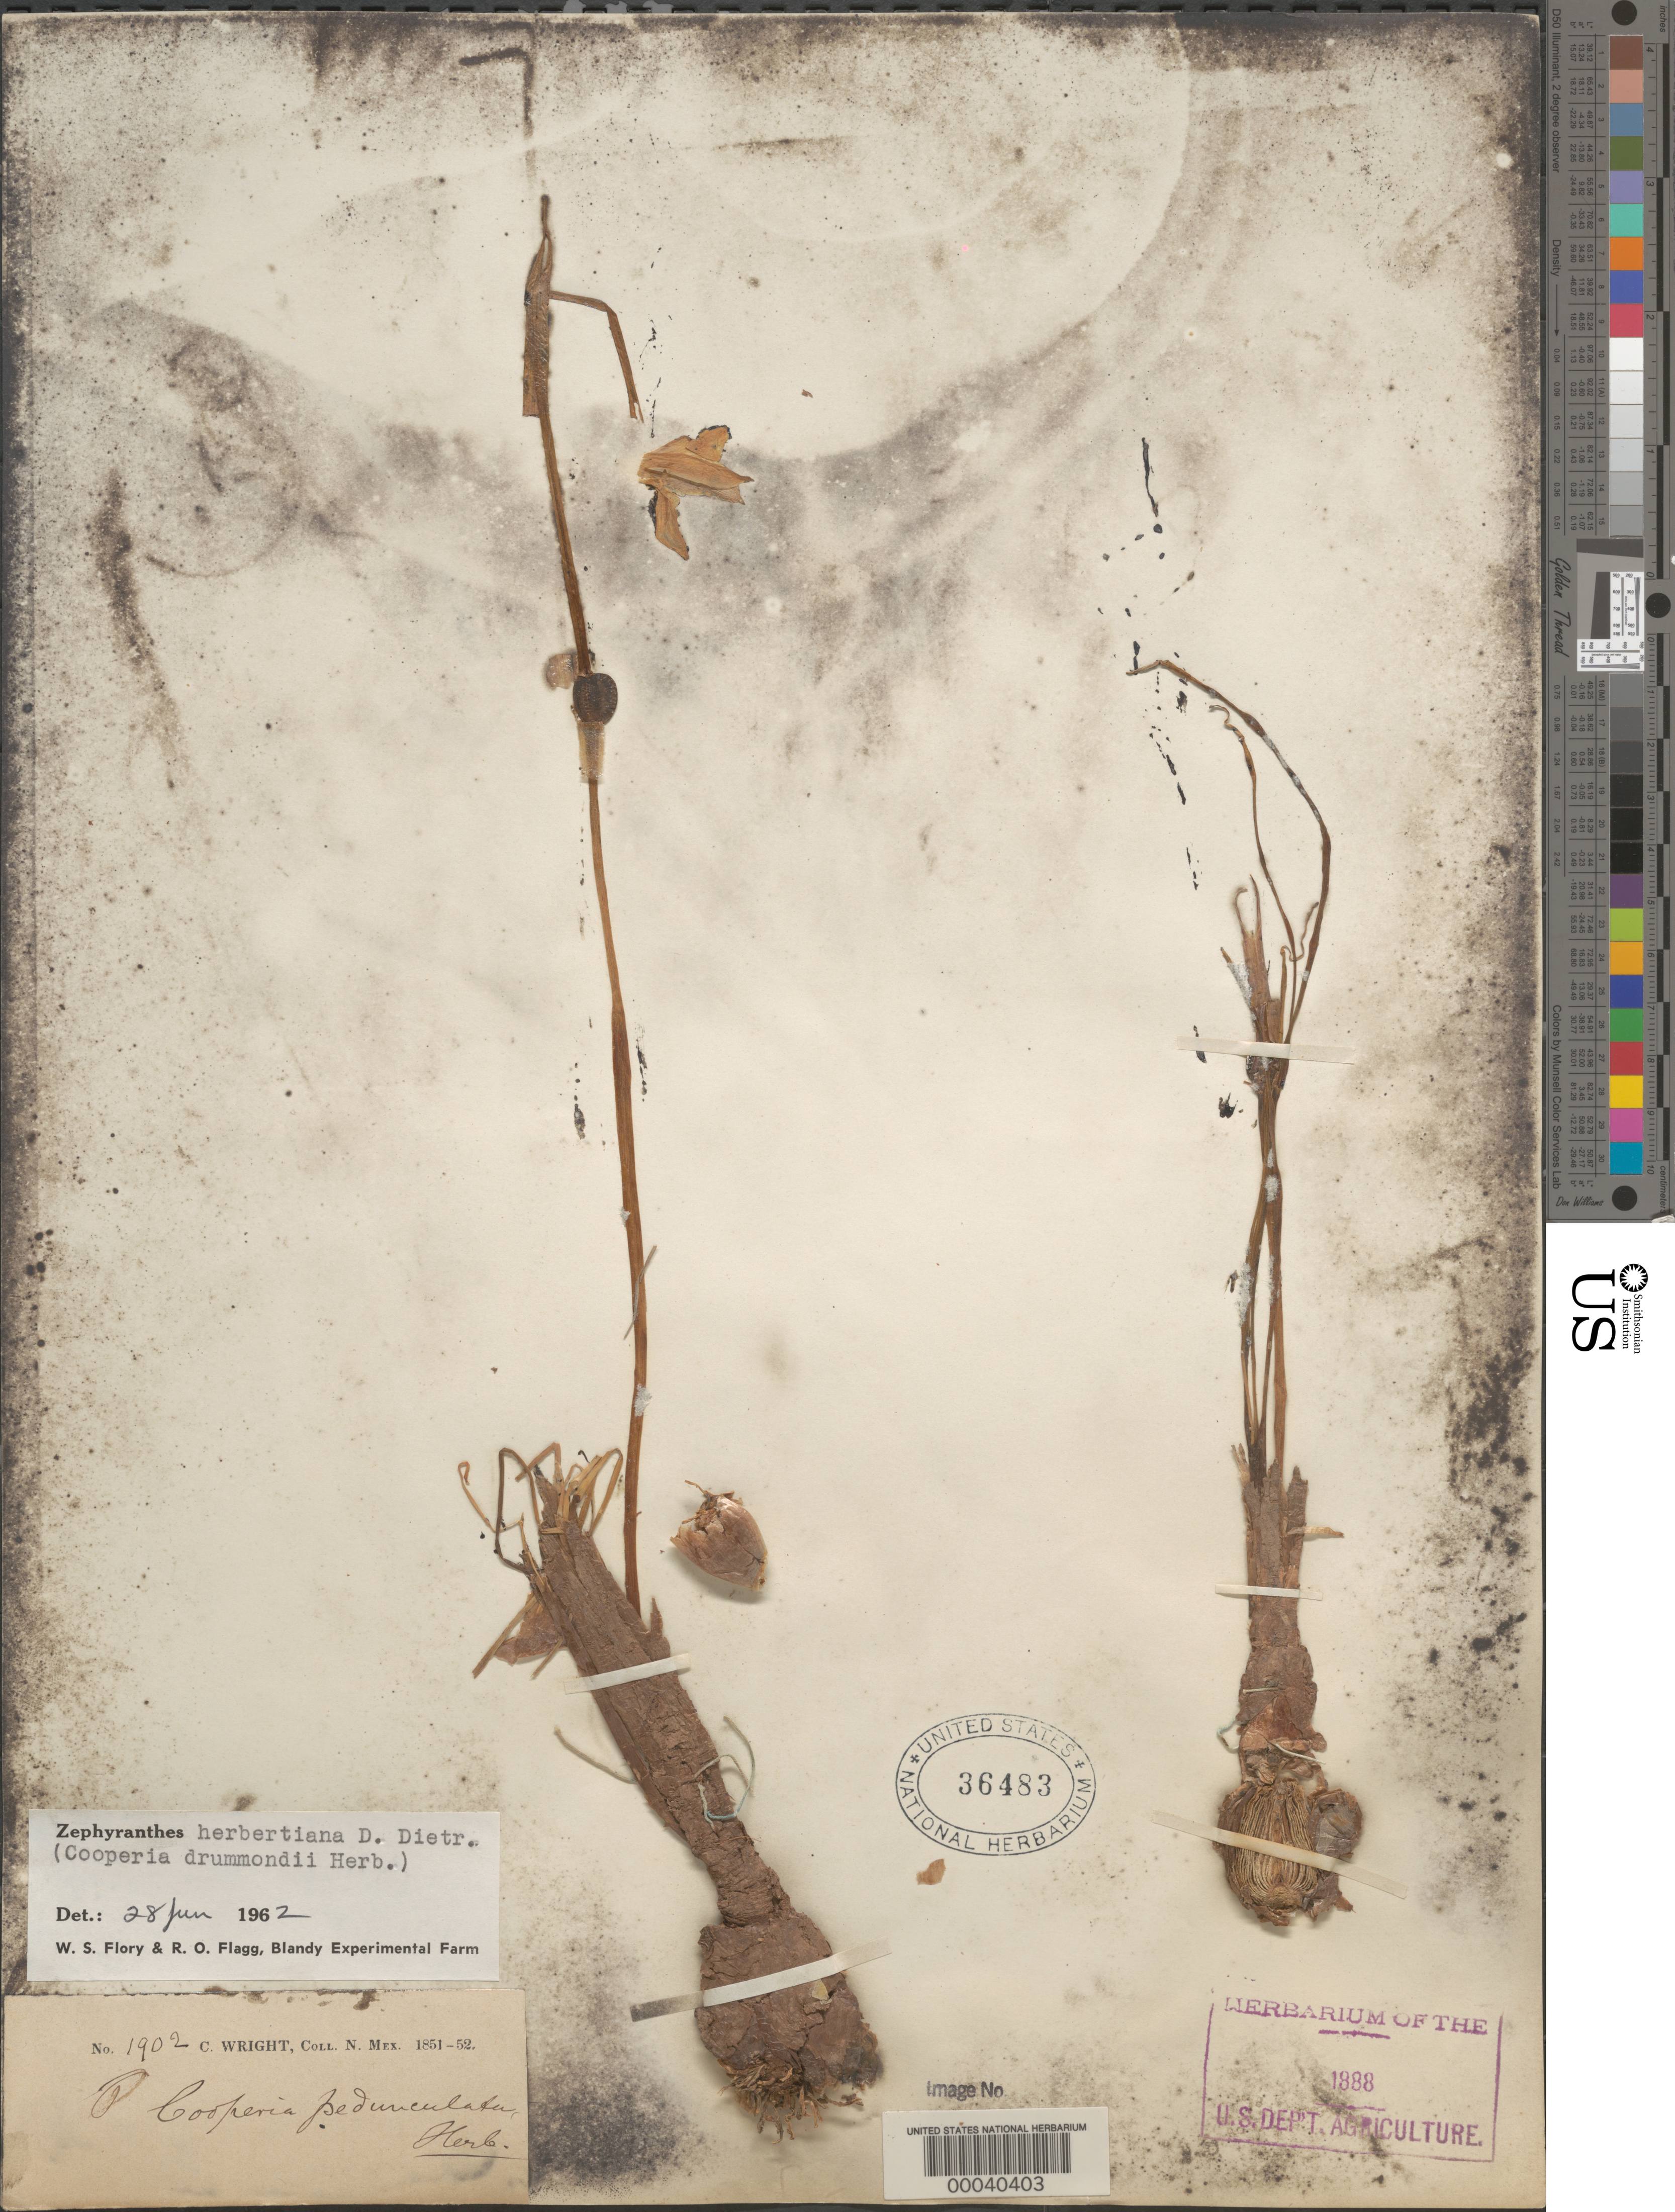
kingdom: Plantae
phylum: Tracheophyta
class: Liliopsida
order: Asparagales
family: Amaryllidaceae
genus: Zephyranthes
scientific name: Zephyranthes herbertiana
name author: D. Dietr.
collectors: C. Wright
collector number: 1902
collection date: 1851/1852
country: United States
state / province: New Mexico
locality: "N. Mex." [=northern Mexico or New Mexico? either way possibly referring to present-day Arizona or Texas]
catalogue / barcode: US 36483